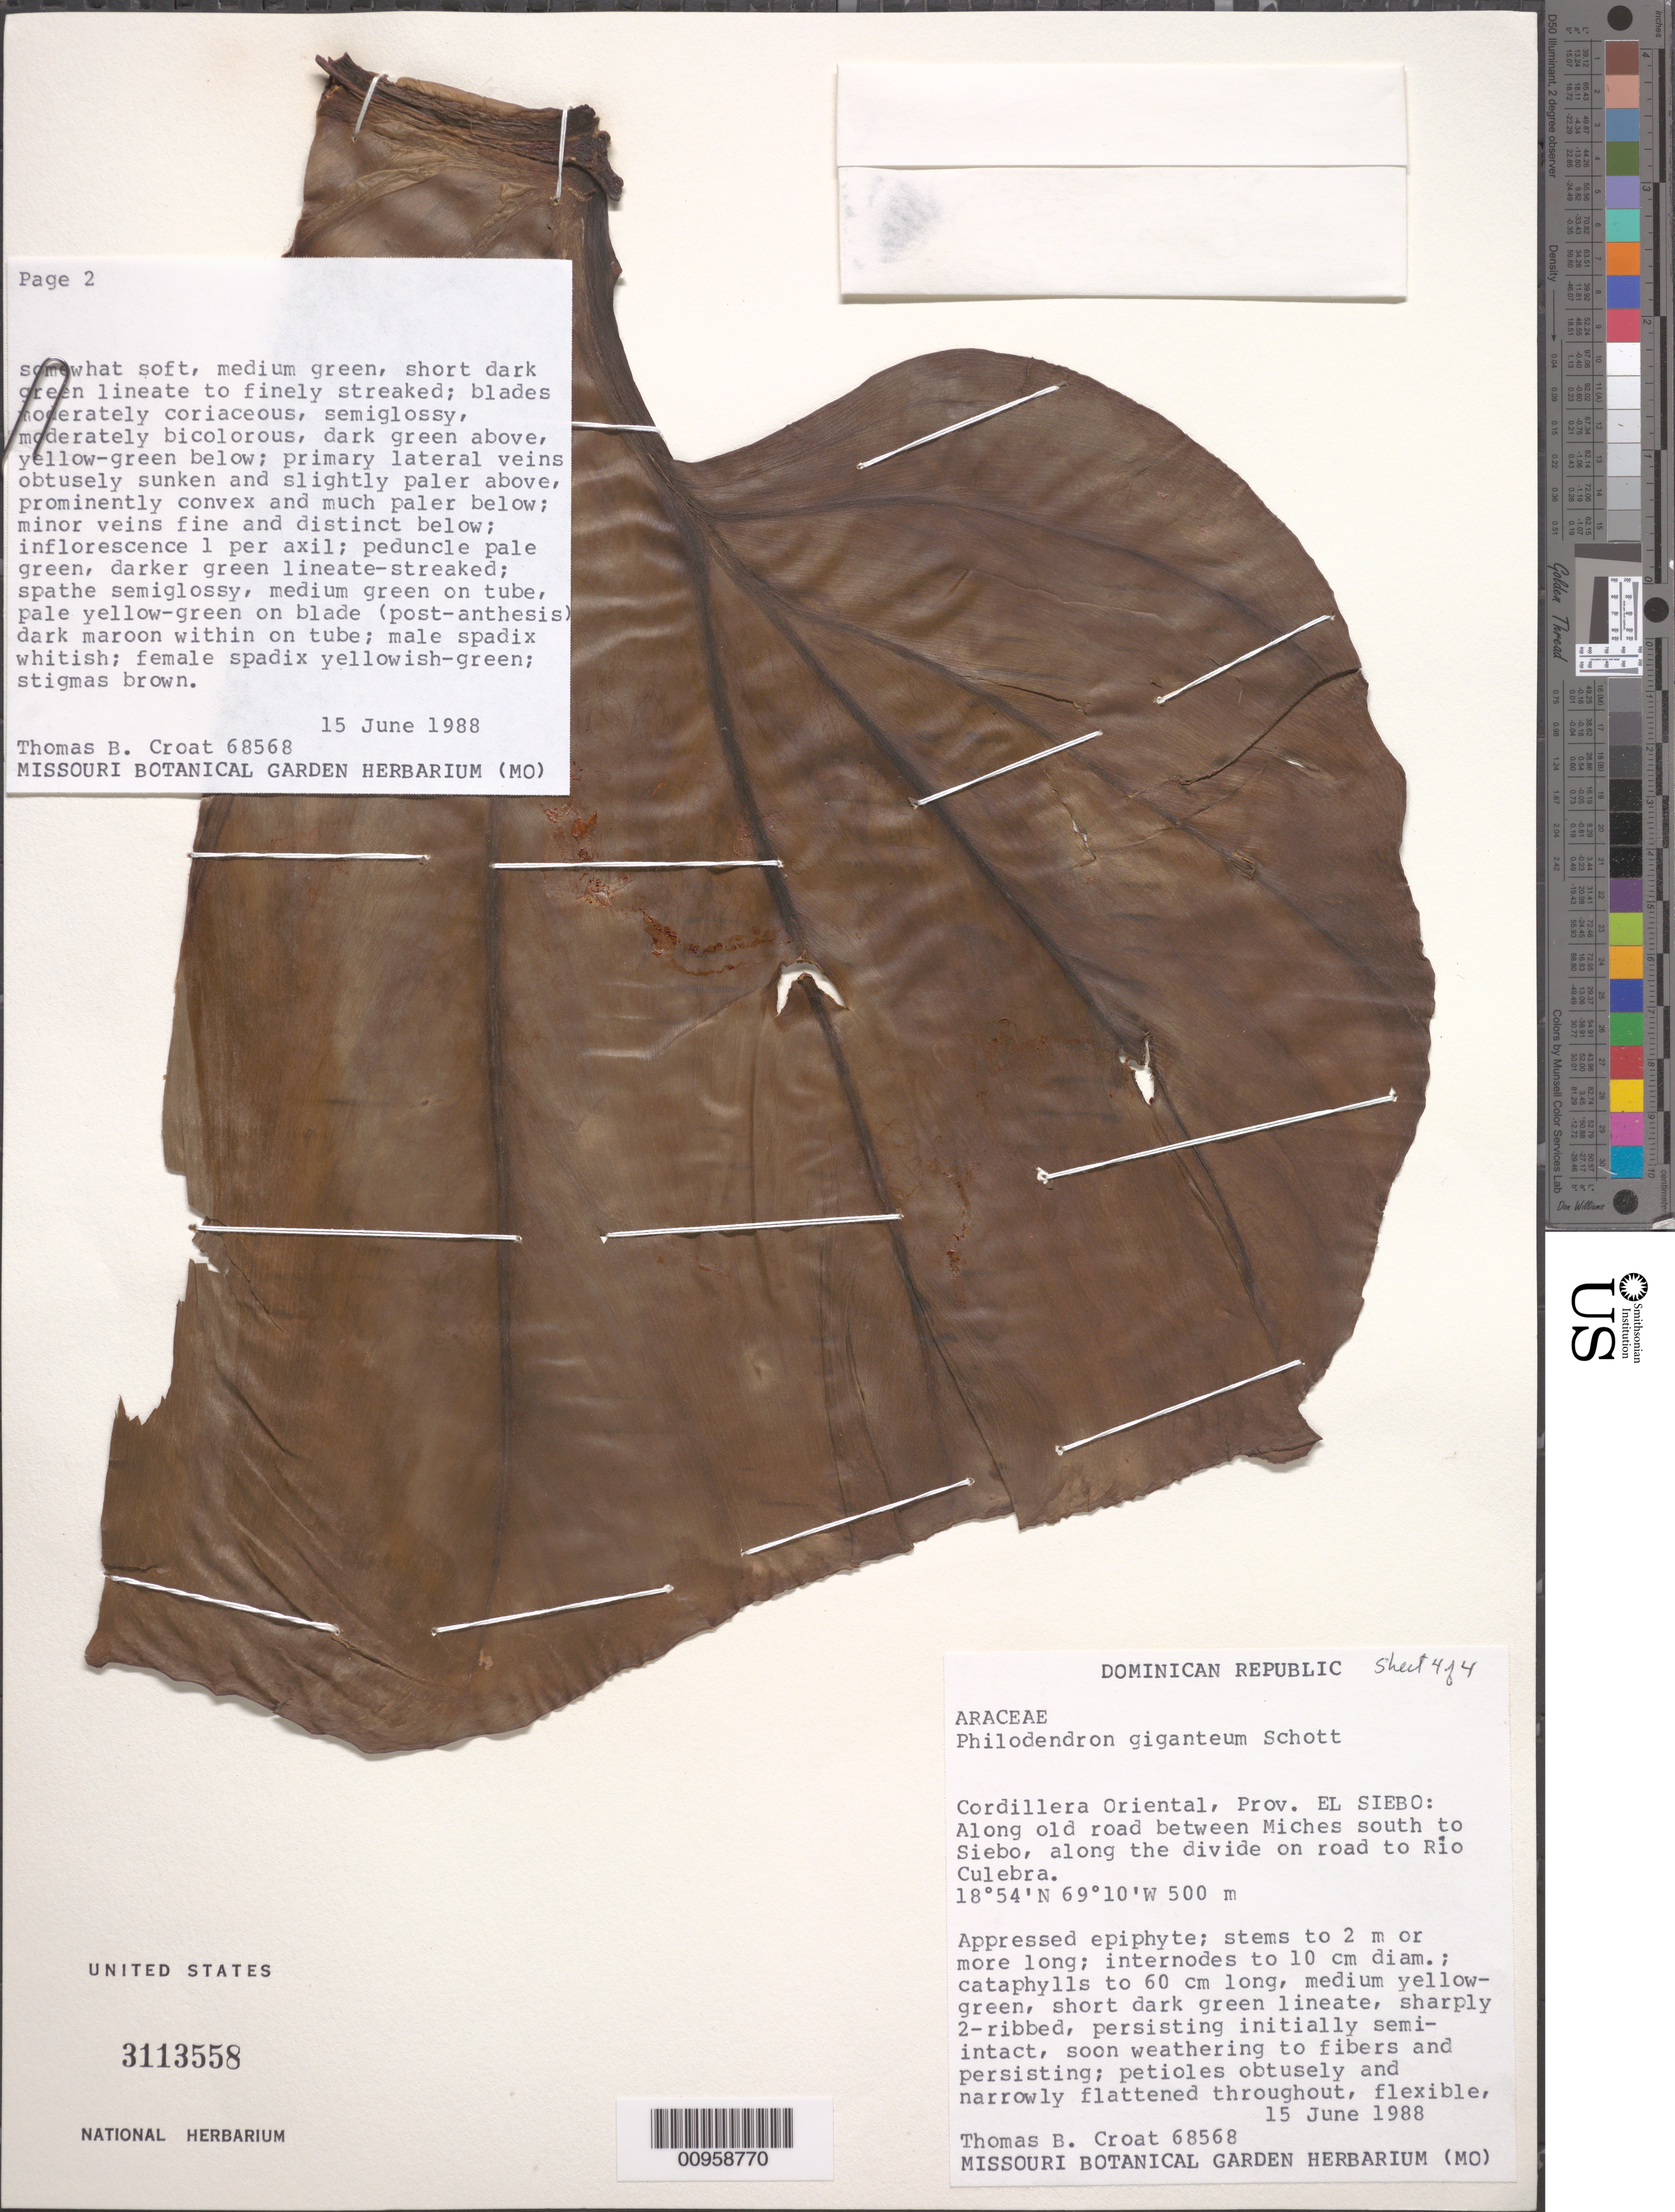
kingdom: Plantae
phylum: Tracheophyta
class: Liliopsida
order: Alismatales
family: Araceae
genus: Philodendron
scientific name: Philodendron giganteum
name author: Schott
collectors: T. B. Croat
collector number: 68568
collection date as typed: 15 Jun 1988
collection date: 1988-06-15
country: Dominican Republic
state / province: El Seibo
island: Hispaniola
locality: Cordillera Oriental, along old road between Miches south to Siebo, along the divide on road to Rio Culebra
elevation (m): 500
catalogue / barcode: US 3113558